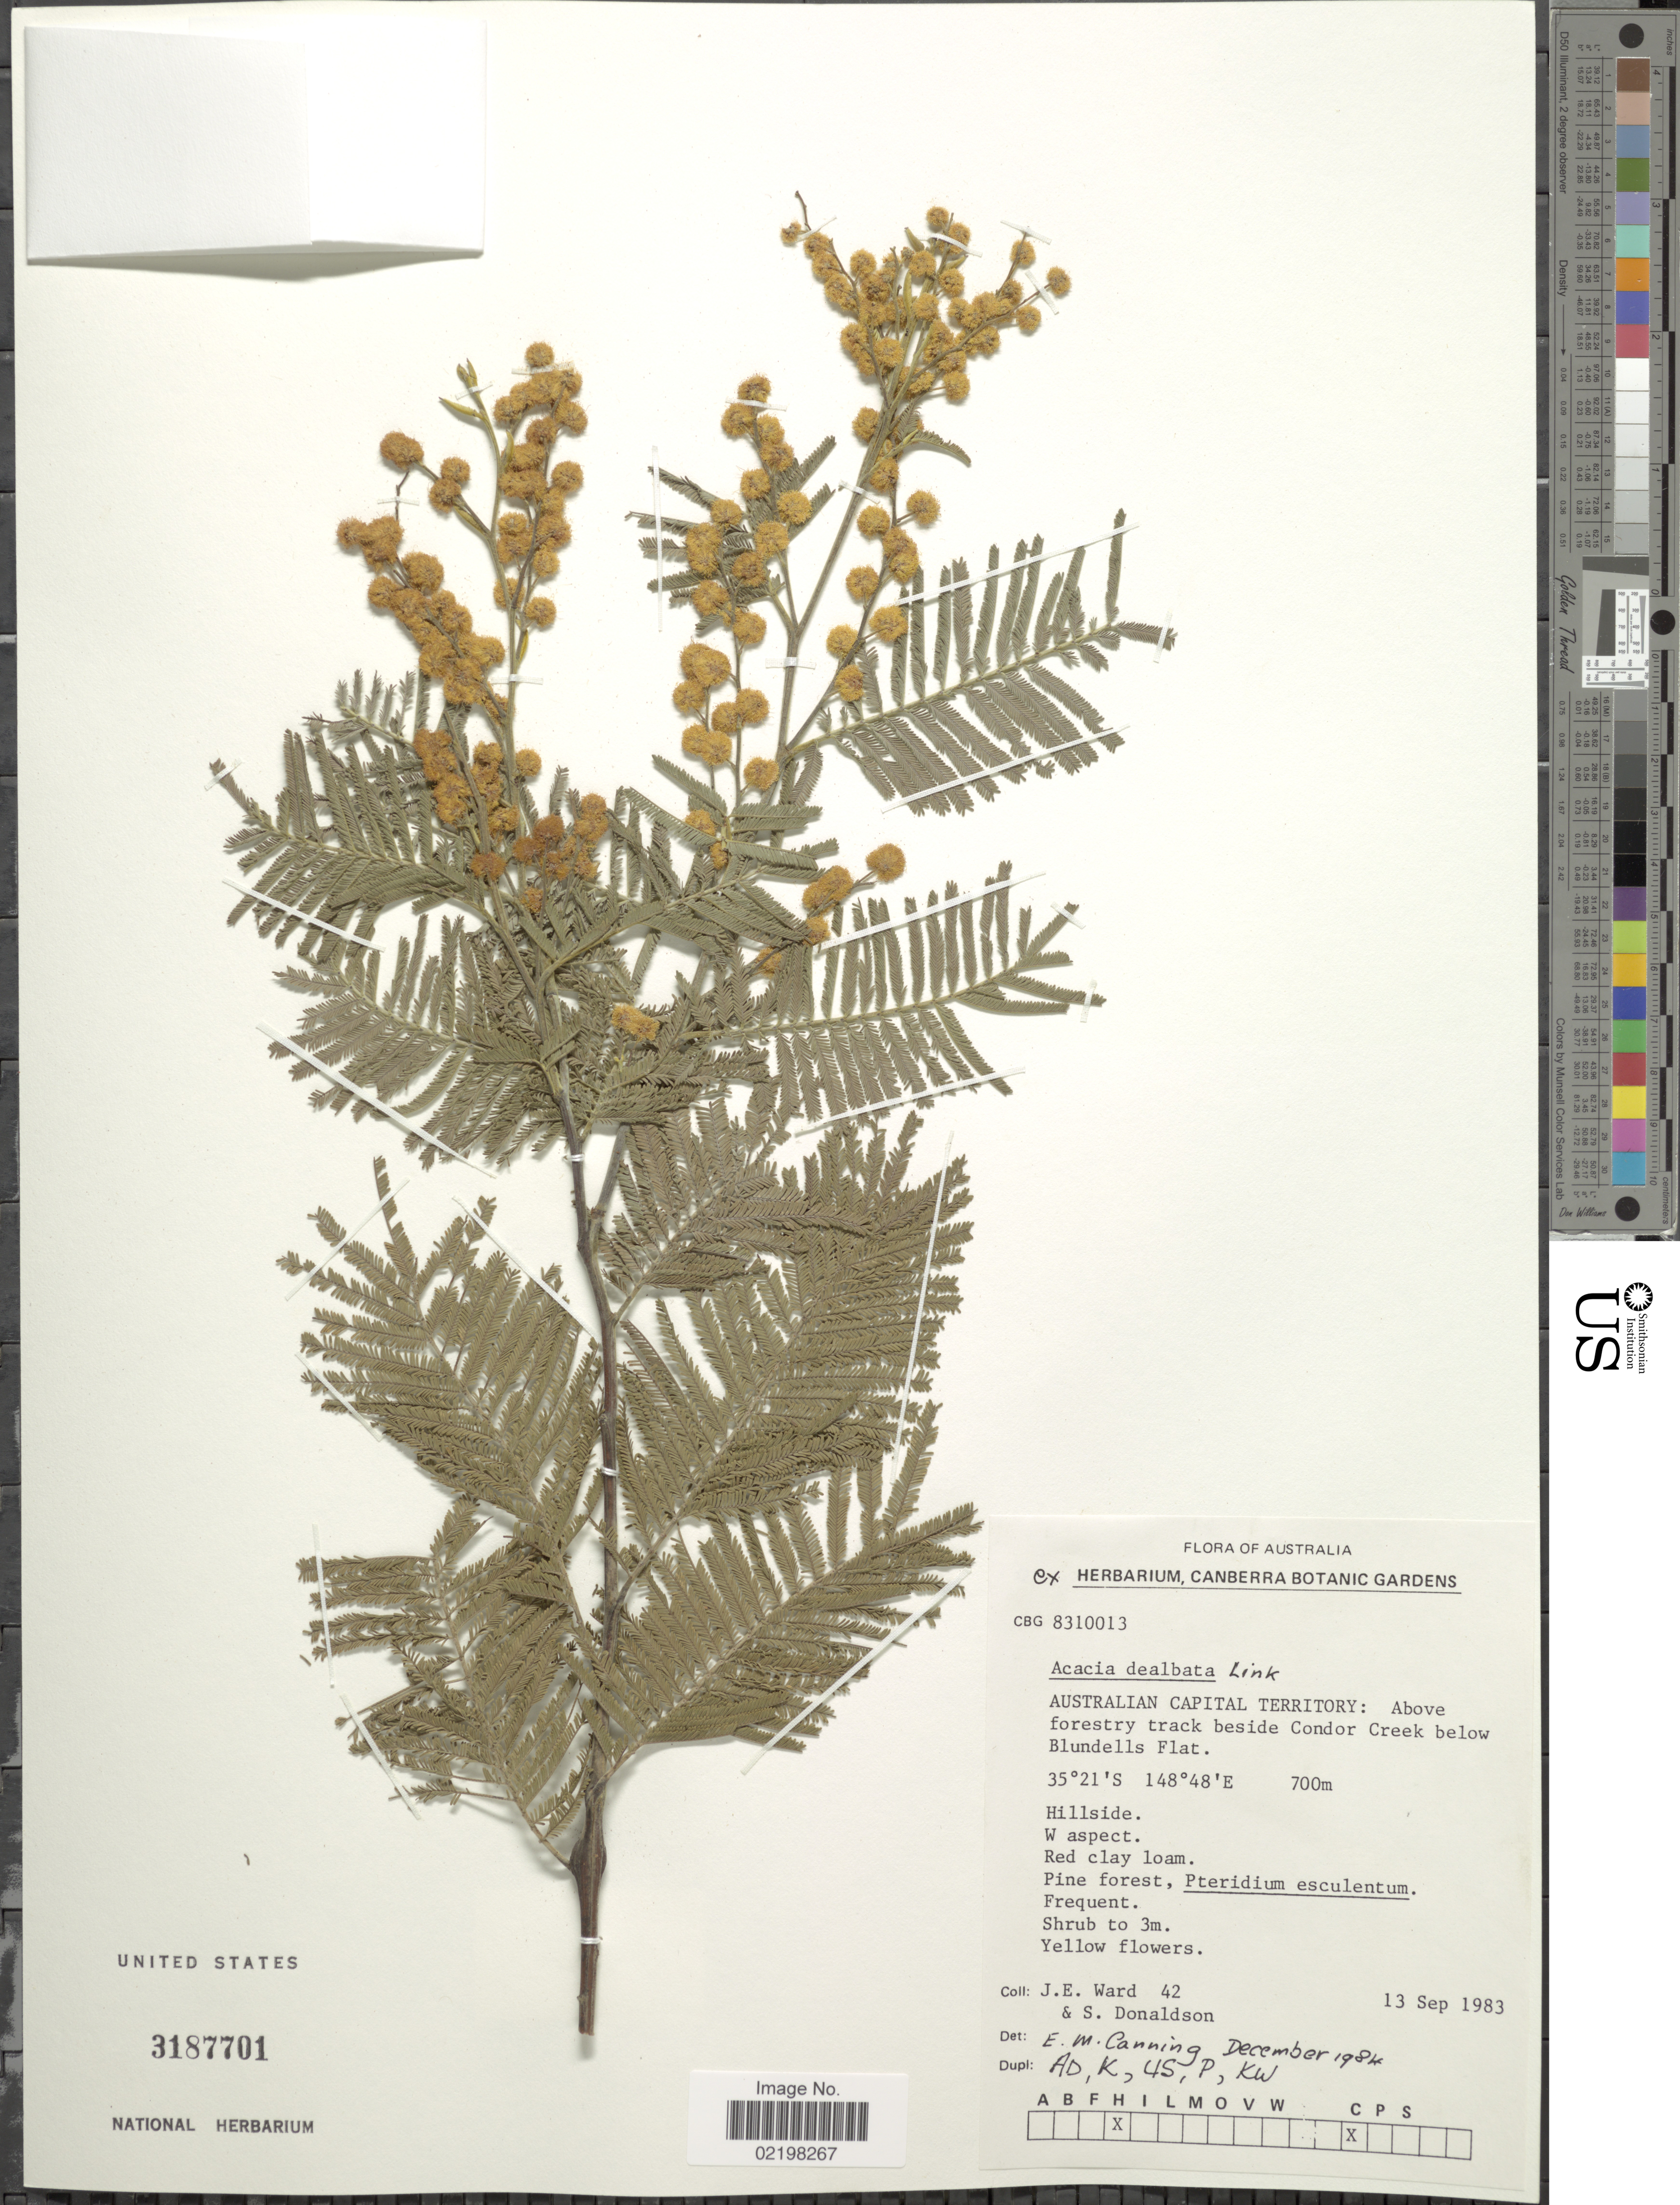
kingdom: Plantae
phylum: Tracheophyta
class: Magnoliopsida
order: Fabales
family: Fabaceae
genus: Acacia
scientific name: Acacia decurrens var. dealbata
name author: (Link) Maiden ex F. Muell.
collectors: J. Ward & S. Donaldson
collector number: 42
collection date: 1983-09-13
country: Australia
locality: Australia, Australian Capital Territory: above forestry trak beside Condor Creek below Blundells Flat.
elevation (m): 700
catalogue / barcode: US 3187701